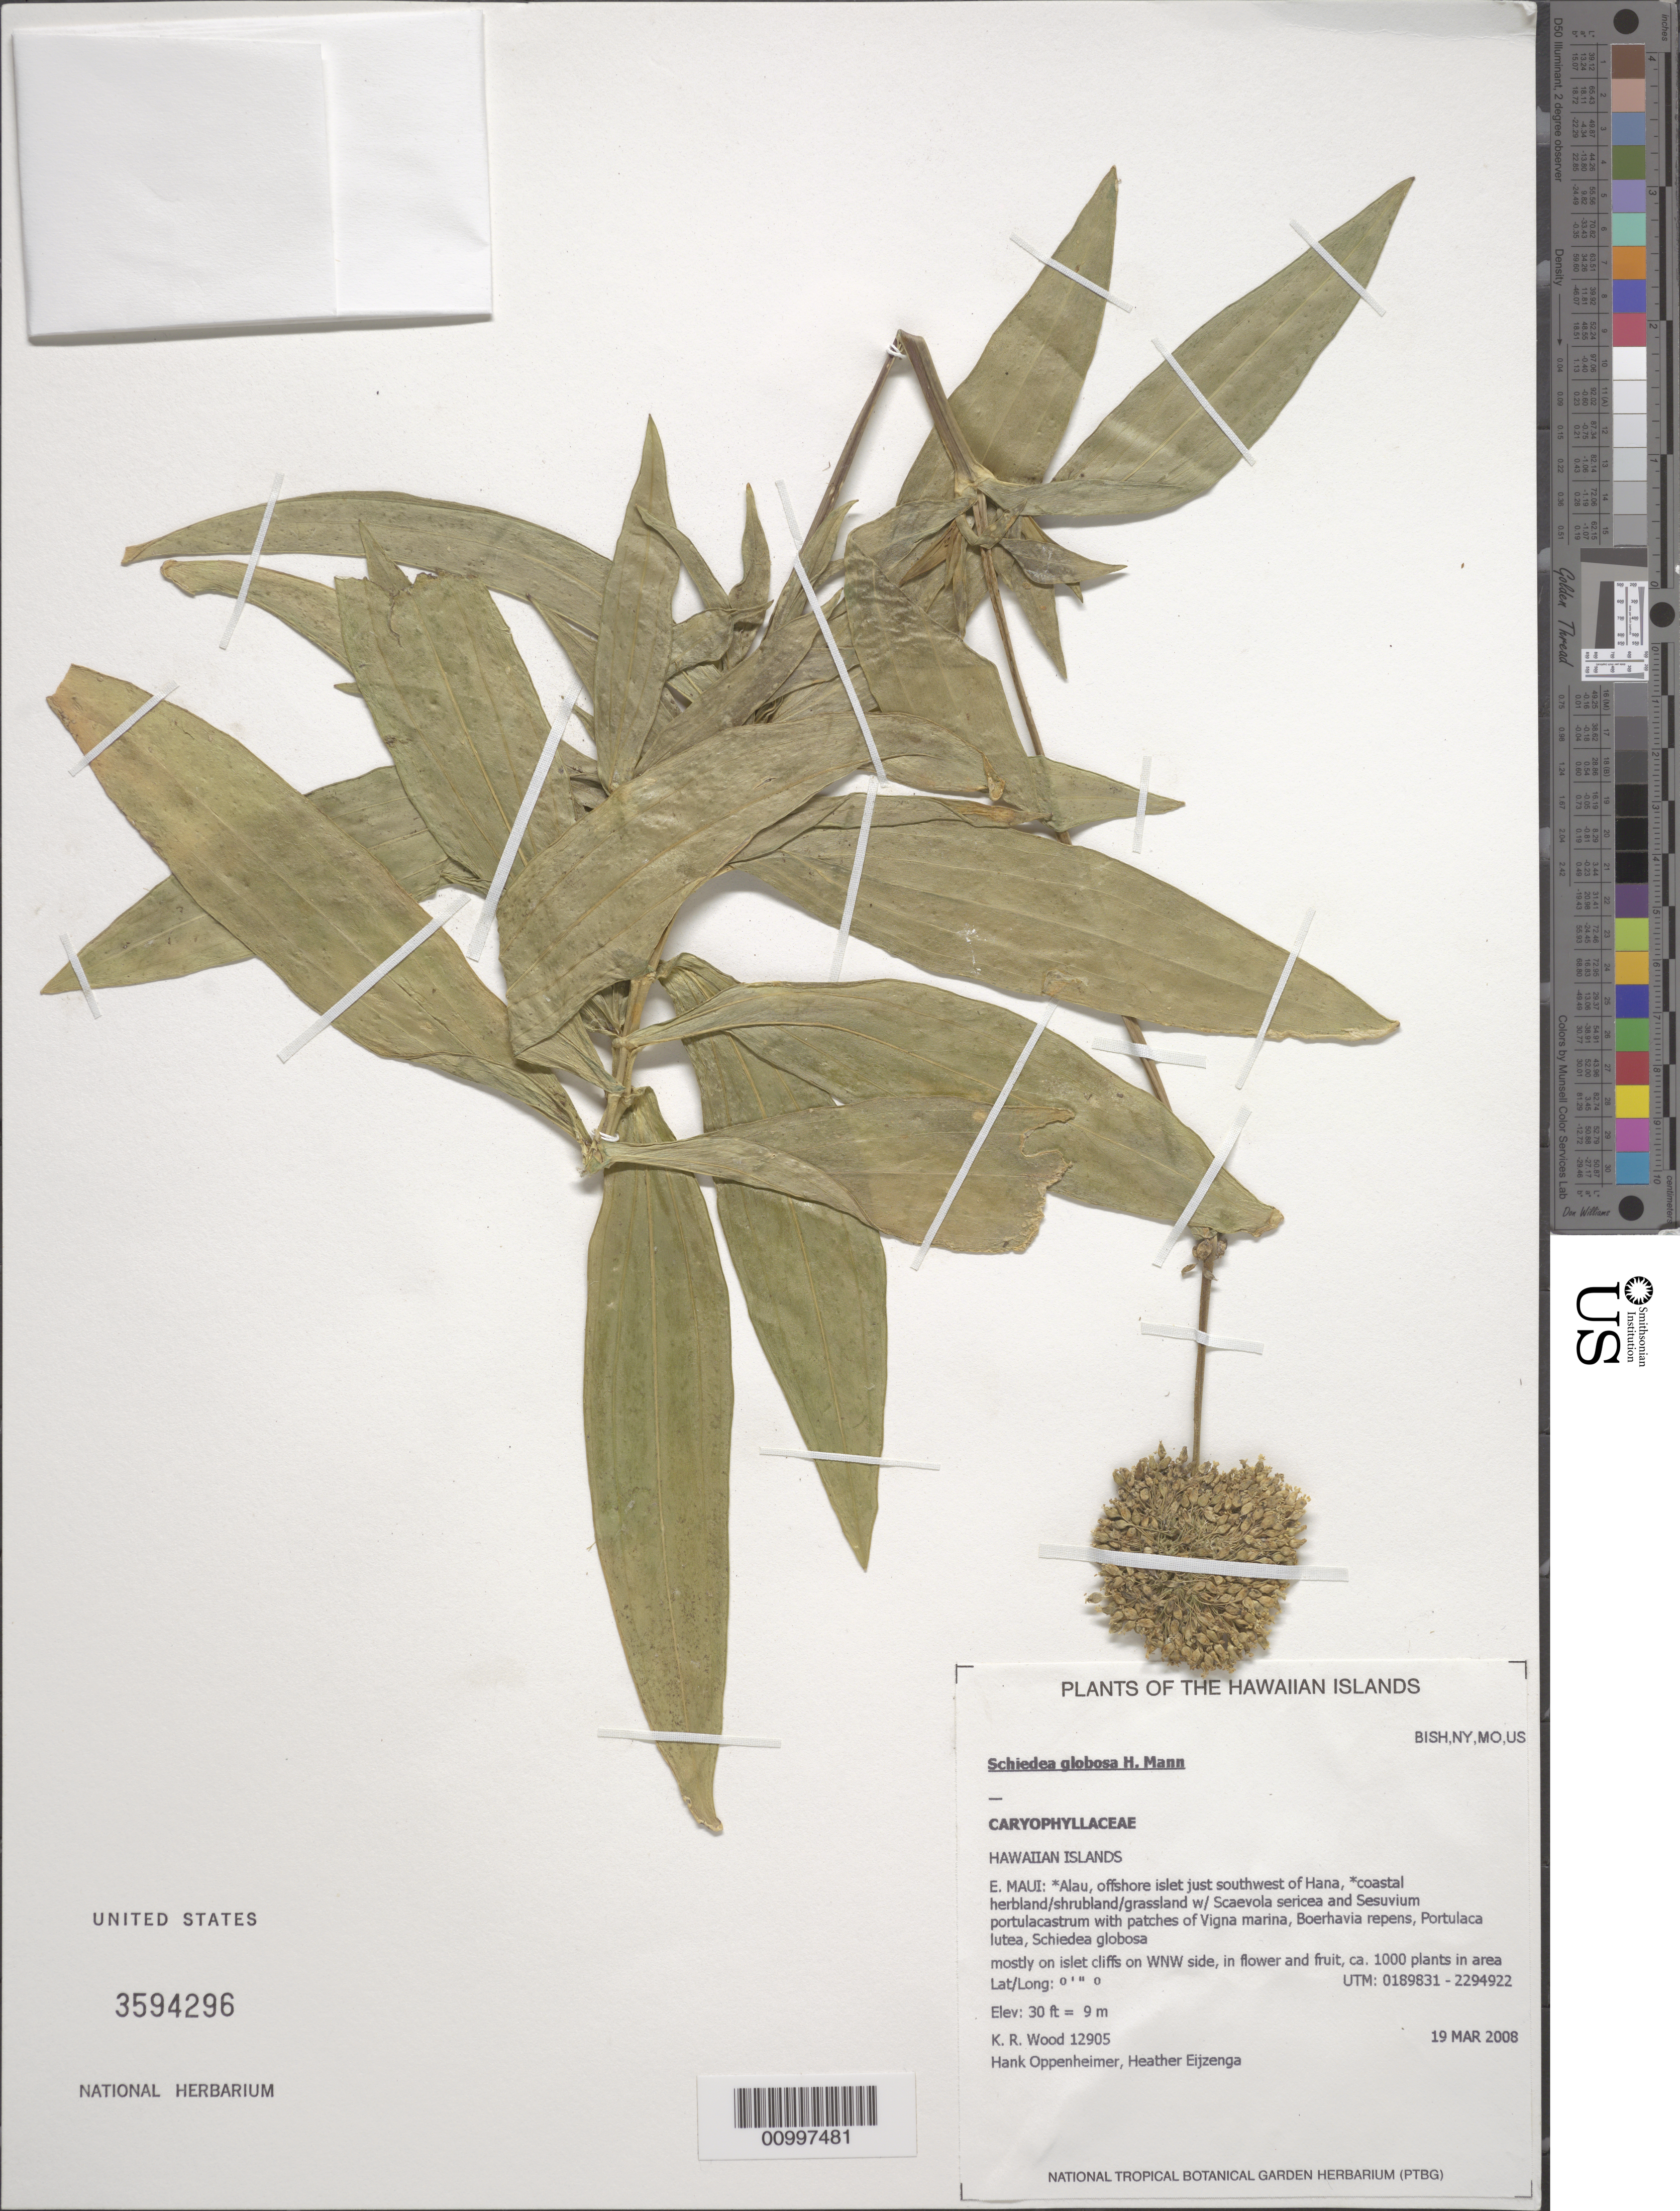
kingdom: Plantae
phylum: Tracheophyta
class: Magnoliopsida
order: Caryophyllales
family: Caryophyllaceae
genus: Schiedea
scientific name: Schiedea globosa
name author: H. Mann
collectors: K. R. Wood, H. Oppenheimer & Eijzenga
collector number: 12905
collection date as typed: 19 Mar 2008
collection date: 2008-03-19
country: United States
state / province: Hawaii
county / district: Maui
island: Maui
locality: E Maui, Alau, offshore islet just SW of Hana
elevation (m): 9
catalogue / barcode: US 3594296